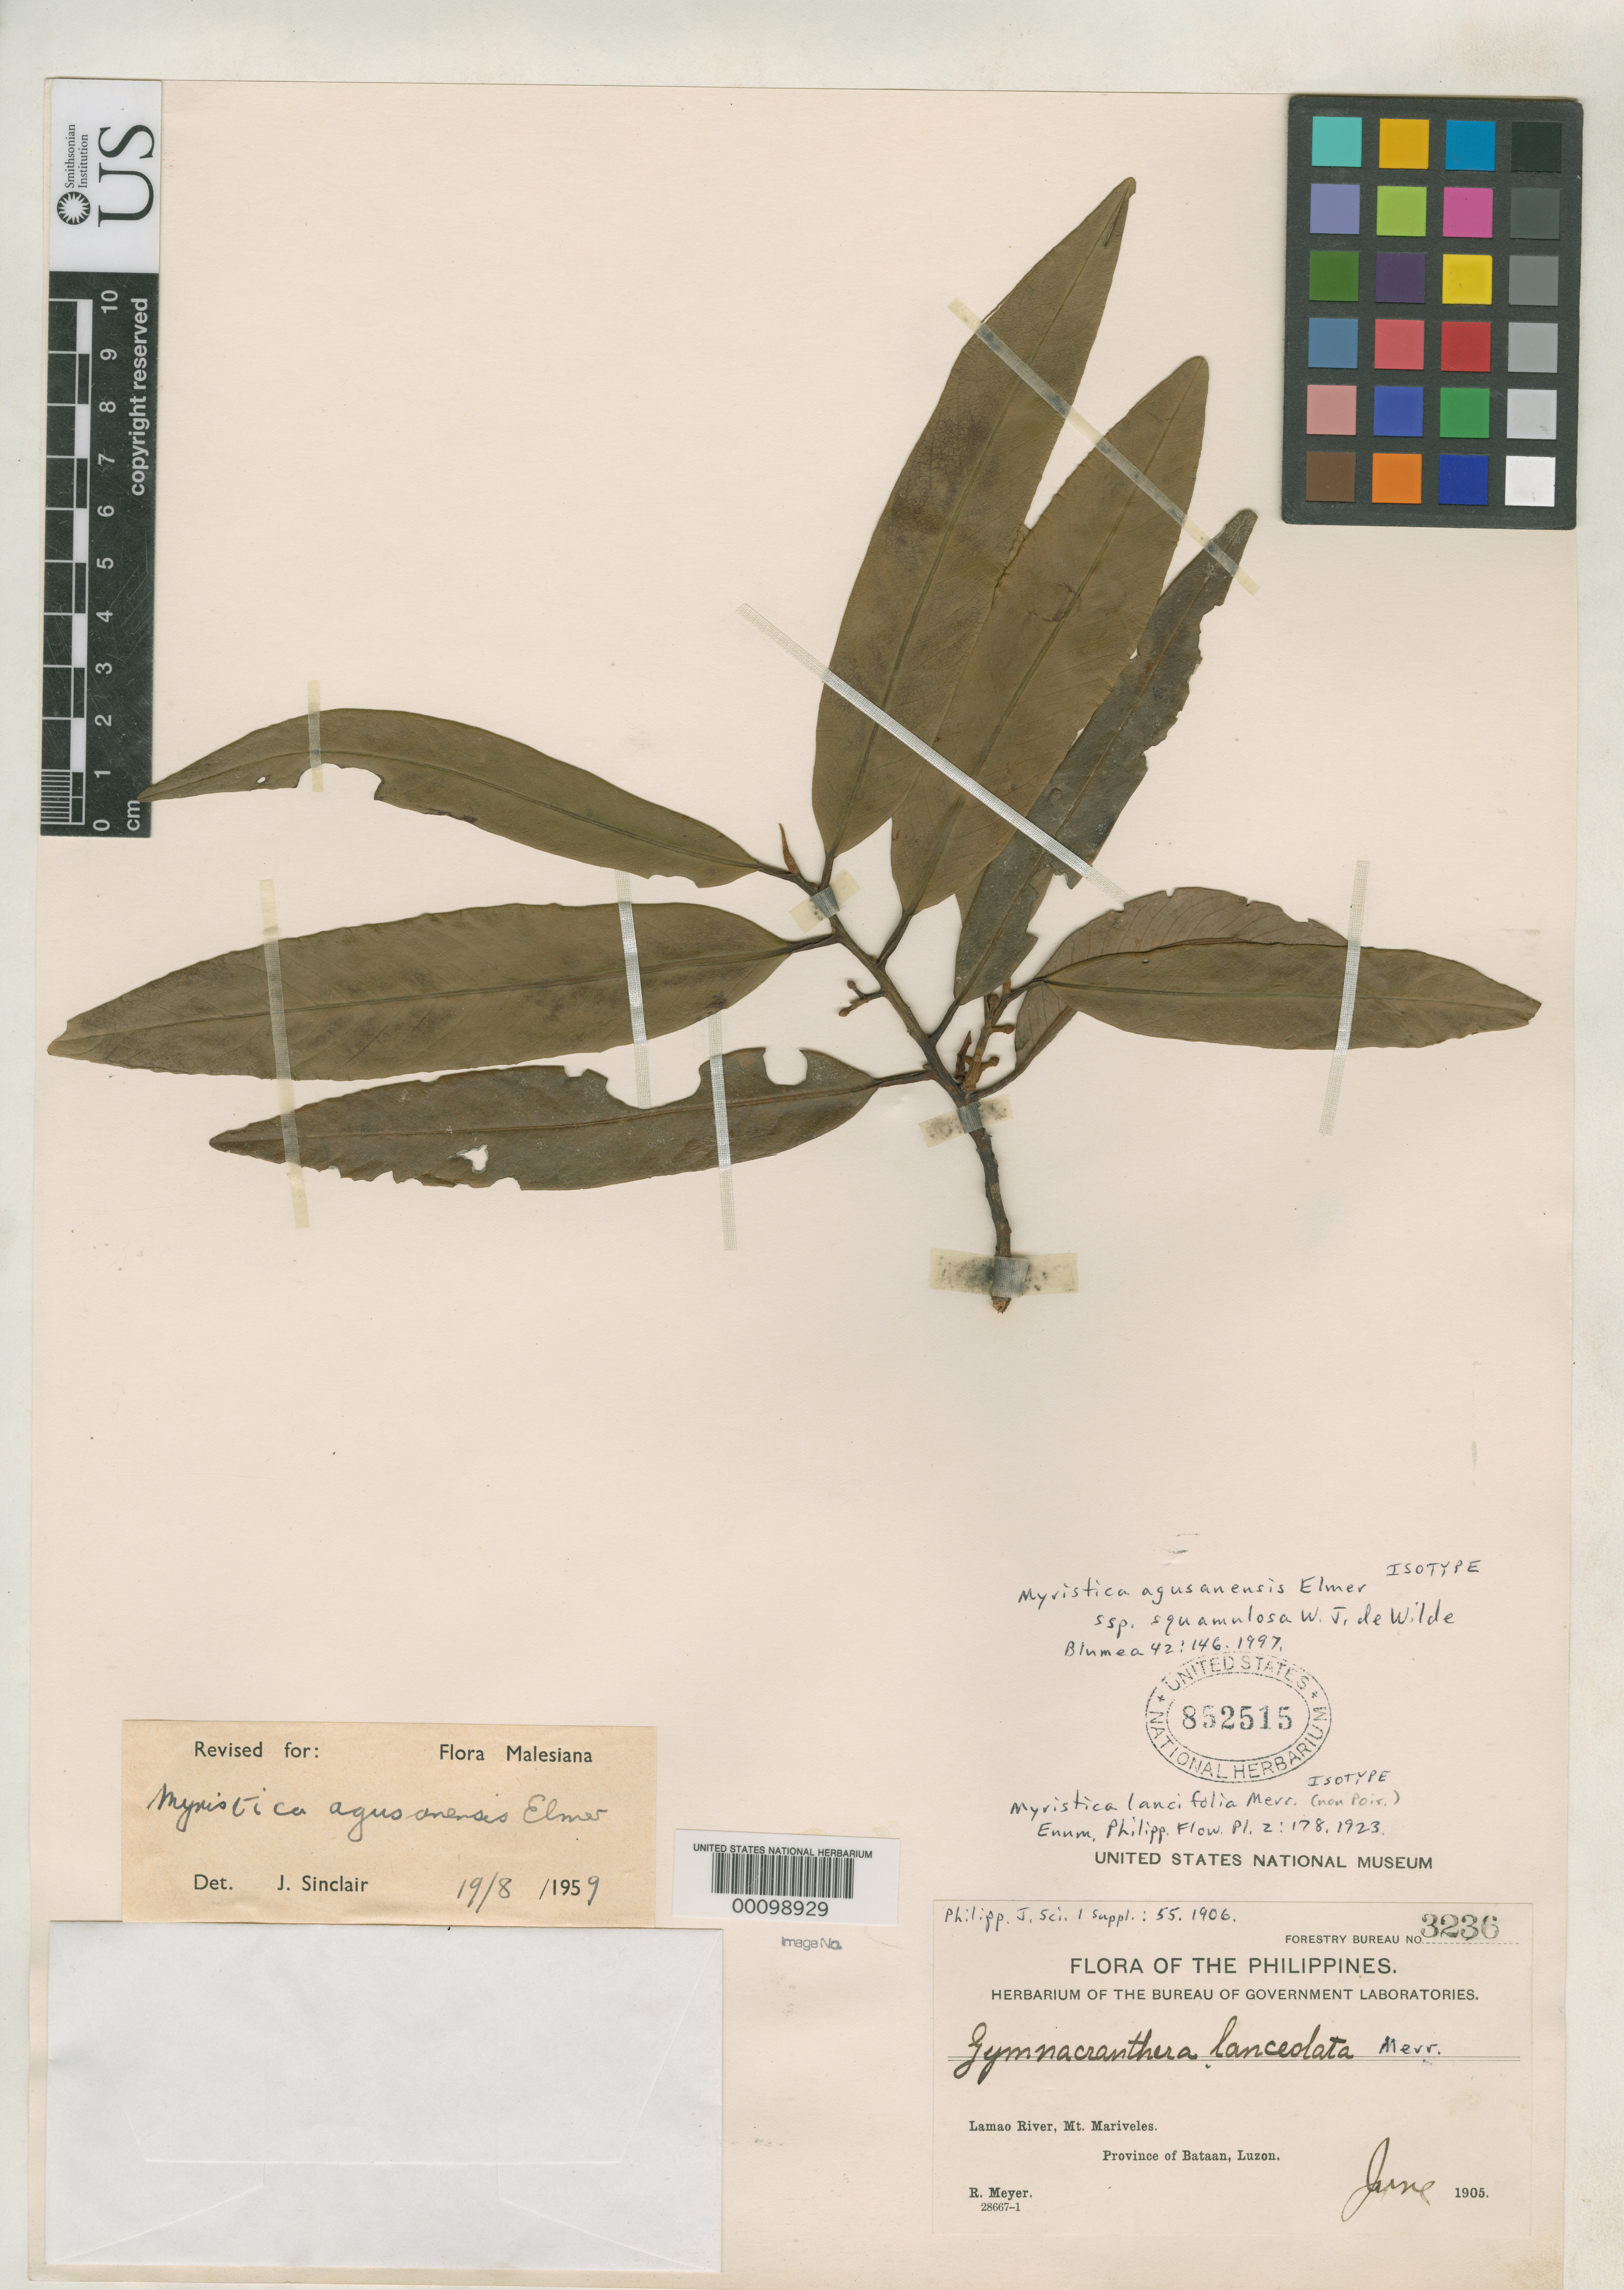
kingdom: Plantae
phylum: Tracheophyta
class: Magnoliopsida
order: Magnoliales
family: Myristicaceae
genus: Gymnacranthera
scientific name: Gymnacranthera lanceolata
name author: Merr.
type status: Isotype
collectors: R. Meyer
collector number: Bur. Sci. 3236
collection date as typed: Jun 1905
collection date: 1905-06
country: Philippines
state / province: Central Luzon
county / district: Bataan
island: Luzon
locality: Lamao River, Mt. Mariveles. Province of Bataan, Luzon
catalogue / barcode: US 852515